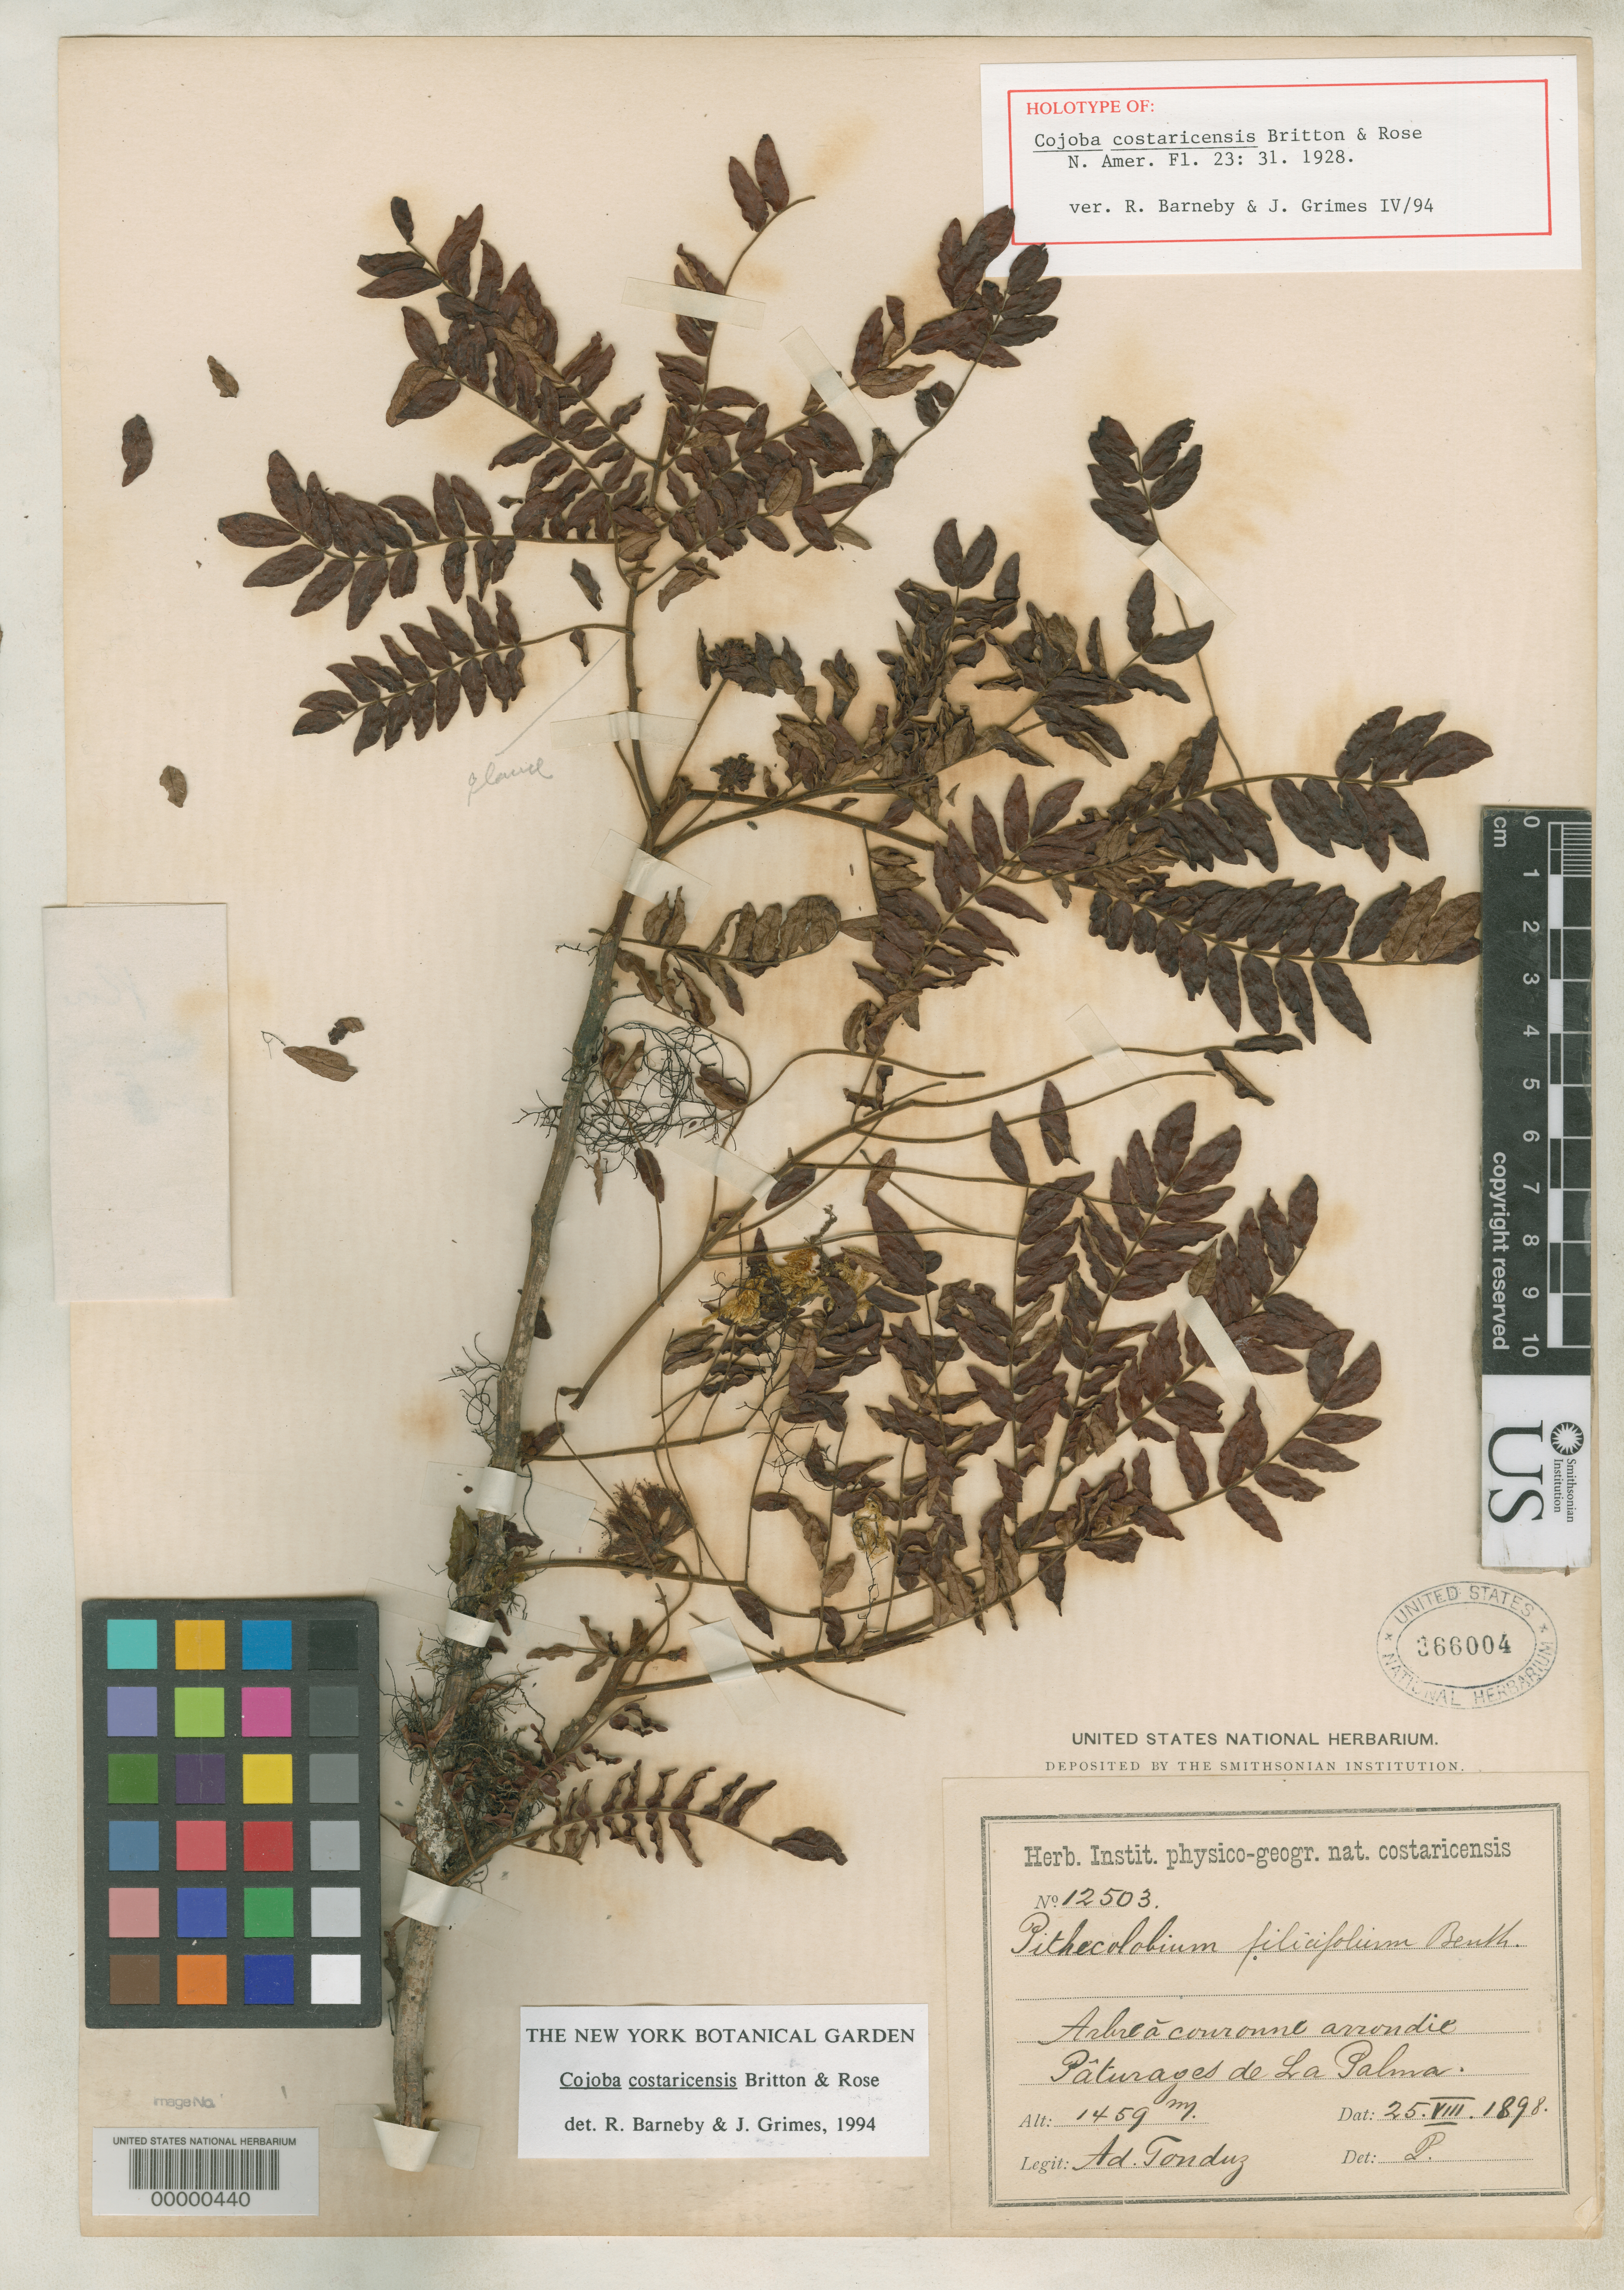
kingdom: Plantae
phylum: Tracheophyta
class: Magnoliopsida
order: Fabales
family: Fabaceae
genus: Cojoba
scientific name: Cojoba costaricensis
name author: Britton & Rose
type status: Holotype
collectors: A. Tonduz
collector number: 12503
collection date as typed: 25 Aug 1898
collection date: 1898-08-25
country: Costa Rica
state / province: San José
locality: Paturages de La Palma.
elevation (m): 1459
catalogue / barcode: US 366004